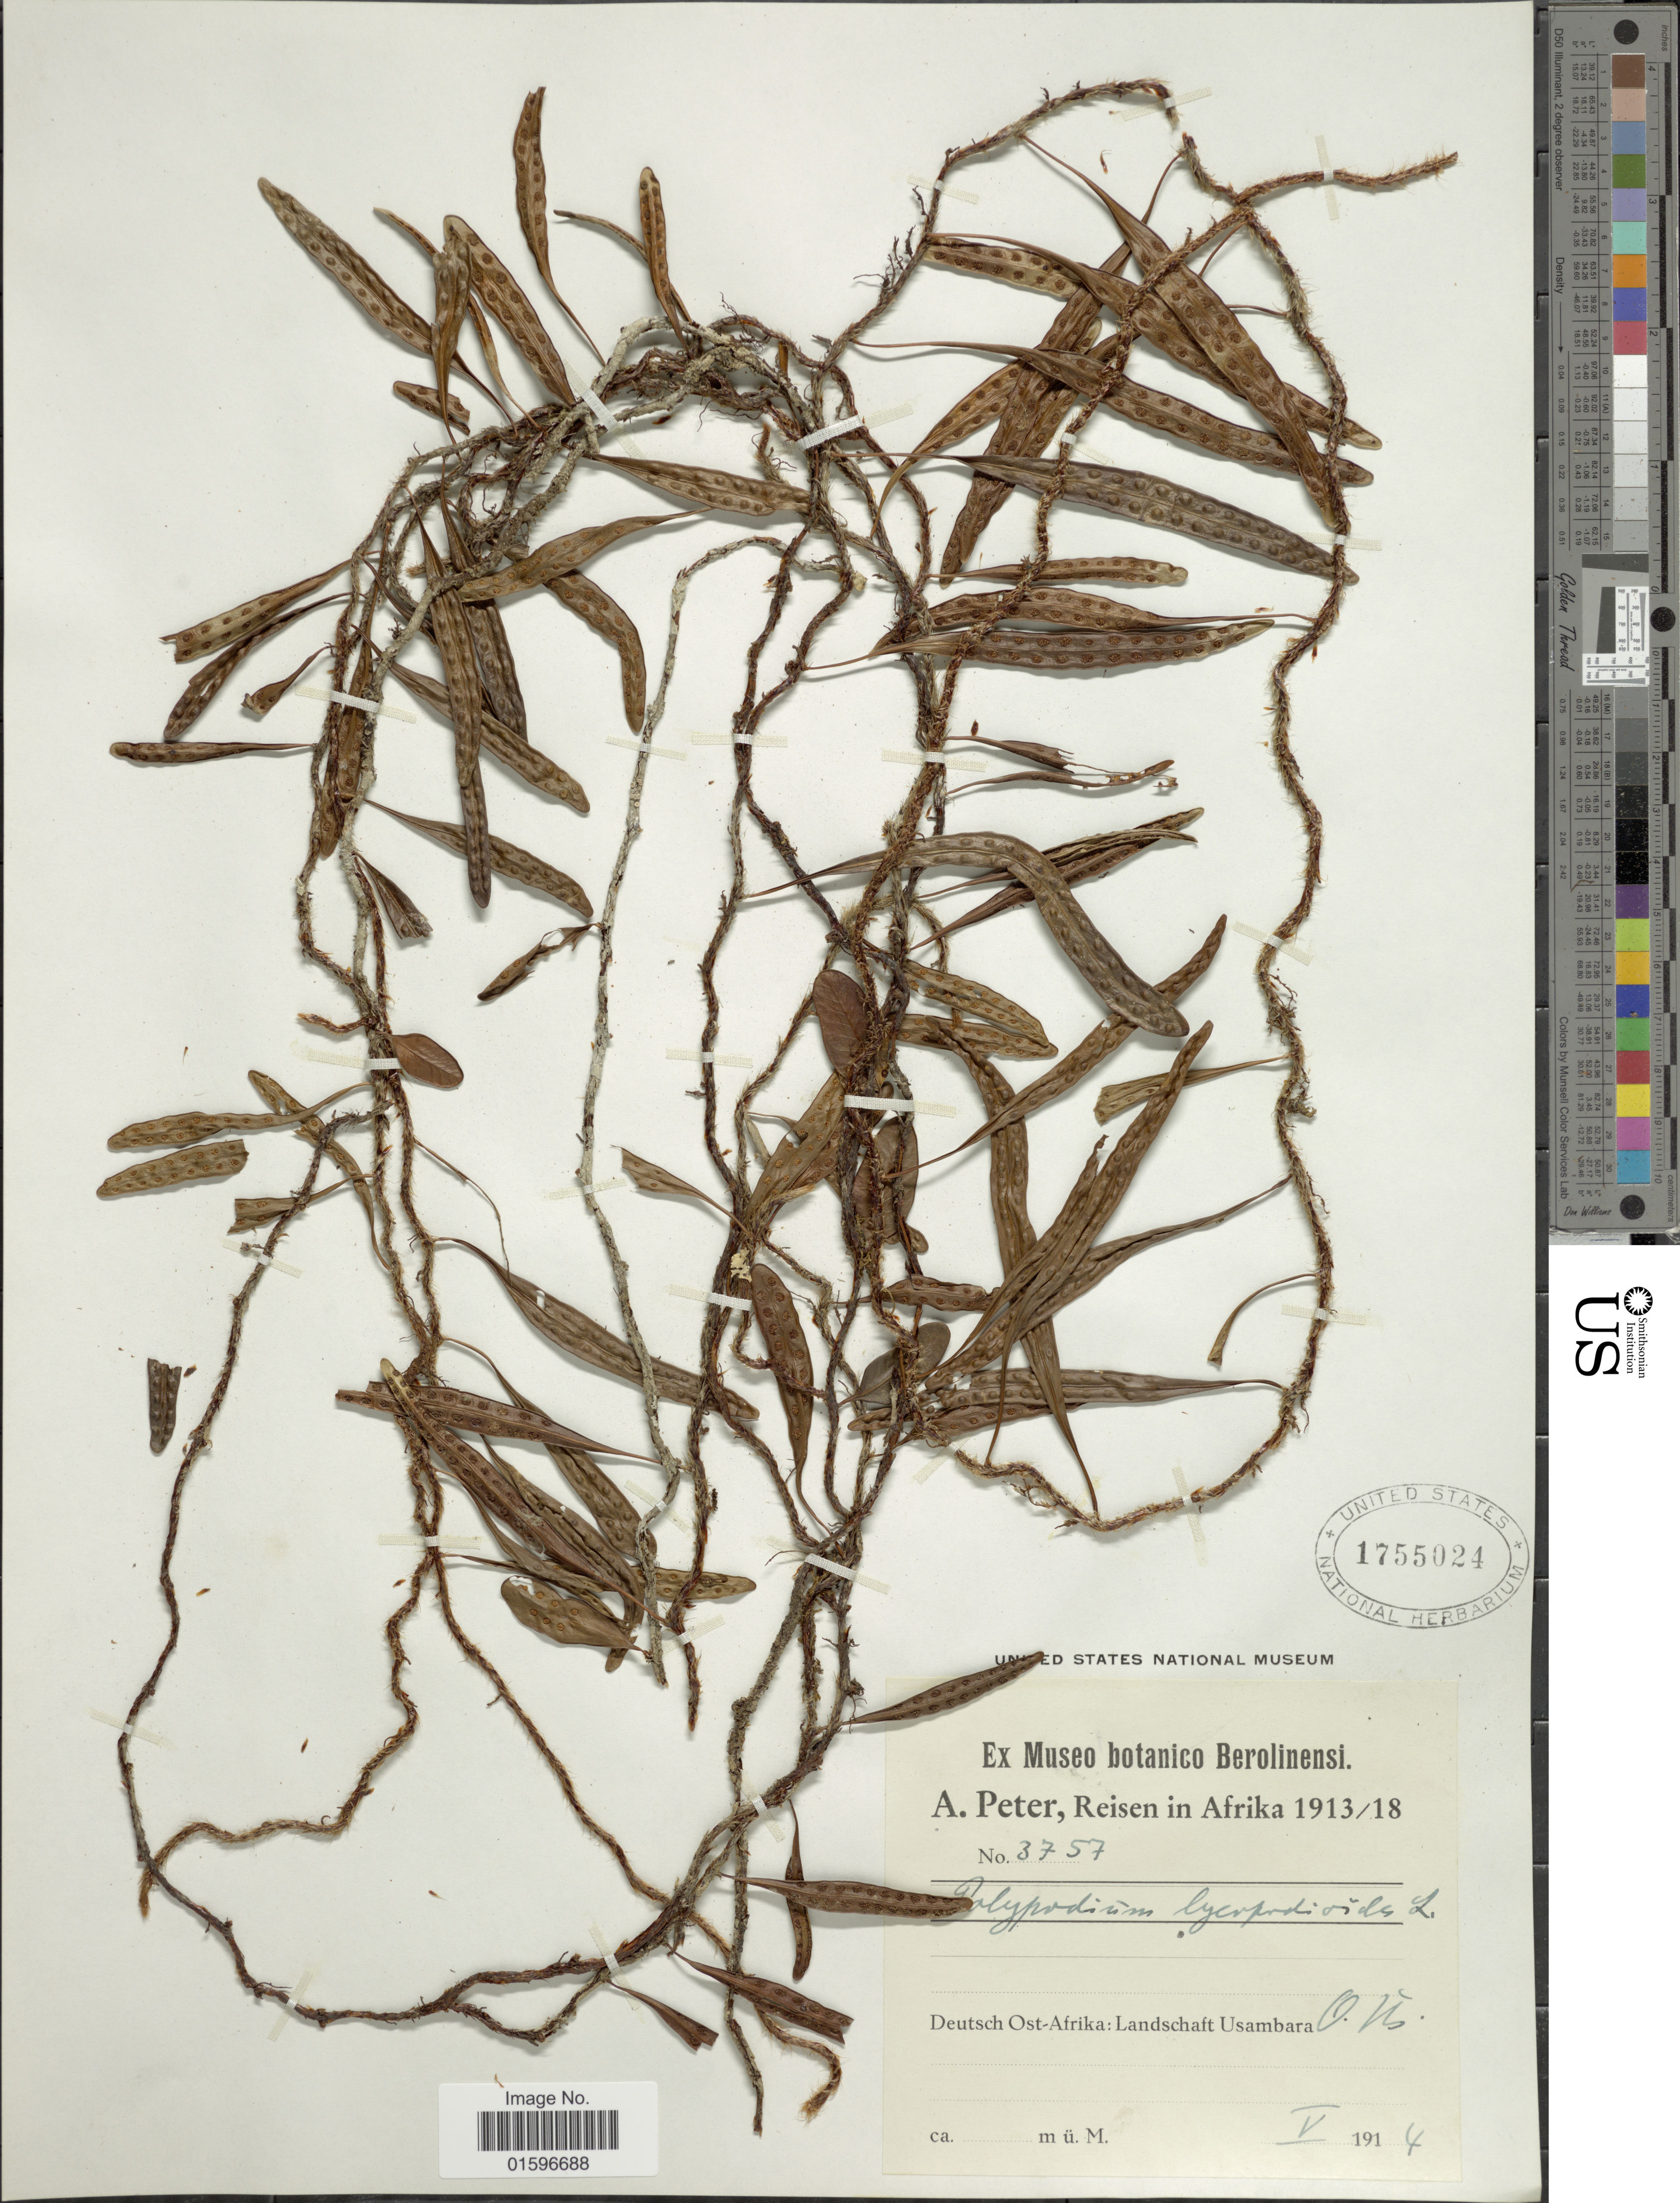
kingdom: Plantae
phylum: Tracheophyta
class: Polypodiopsida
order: Polypodiales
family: Polypodiaceae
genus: Polypodium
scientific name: Polypodium lycopodioides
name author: L.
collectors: A. Peter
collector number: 3757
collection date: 1914-05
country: Tanzania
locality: Deutsch Ost-Afrika: Landschaft Usambara O. Ws.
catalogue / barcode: US 1755024